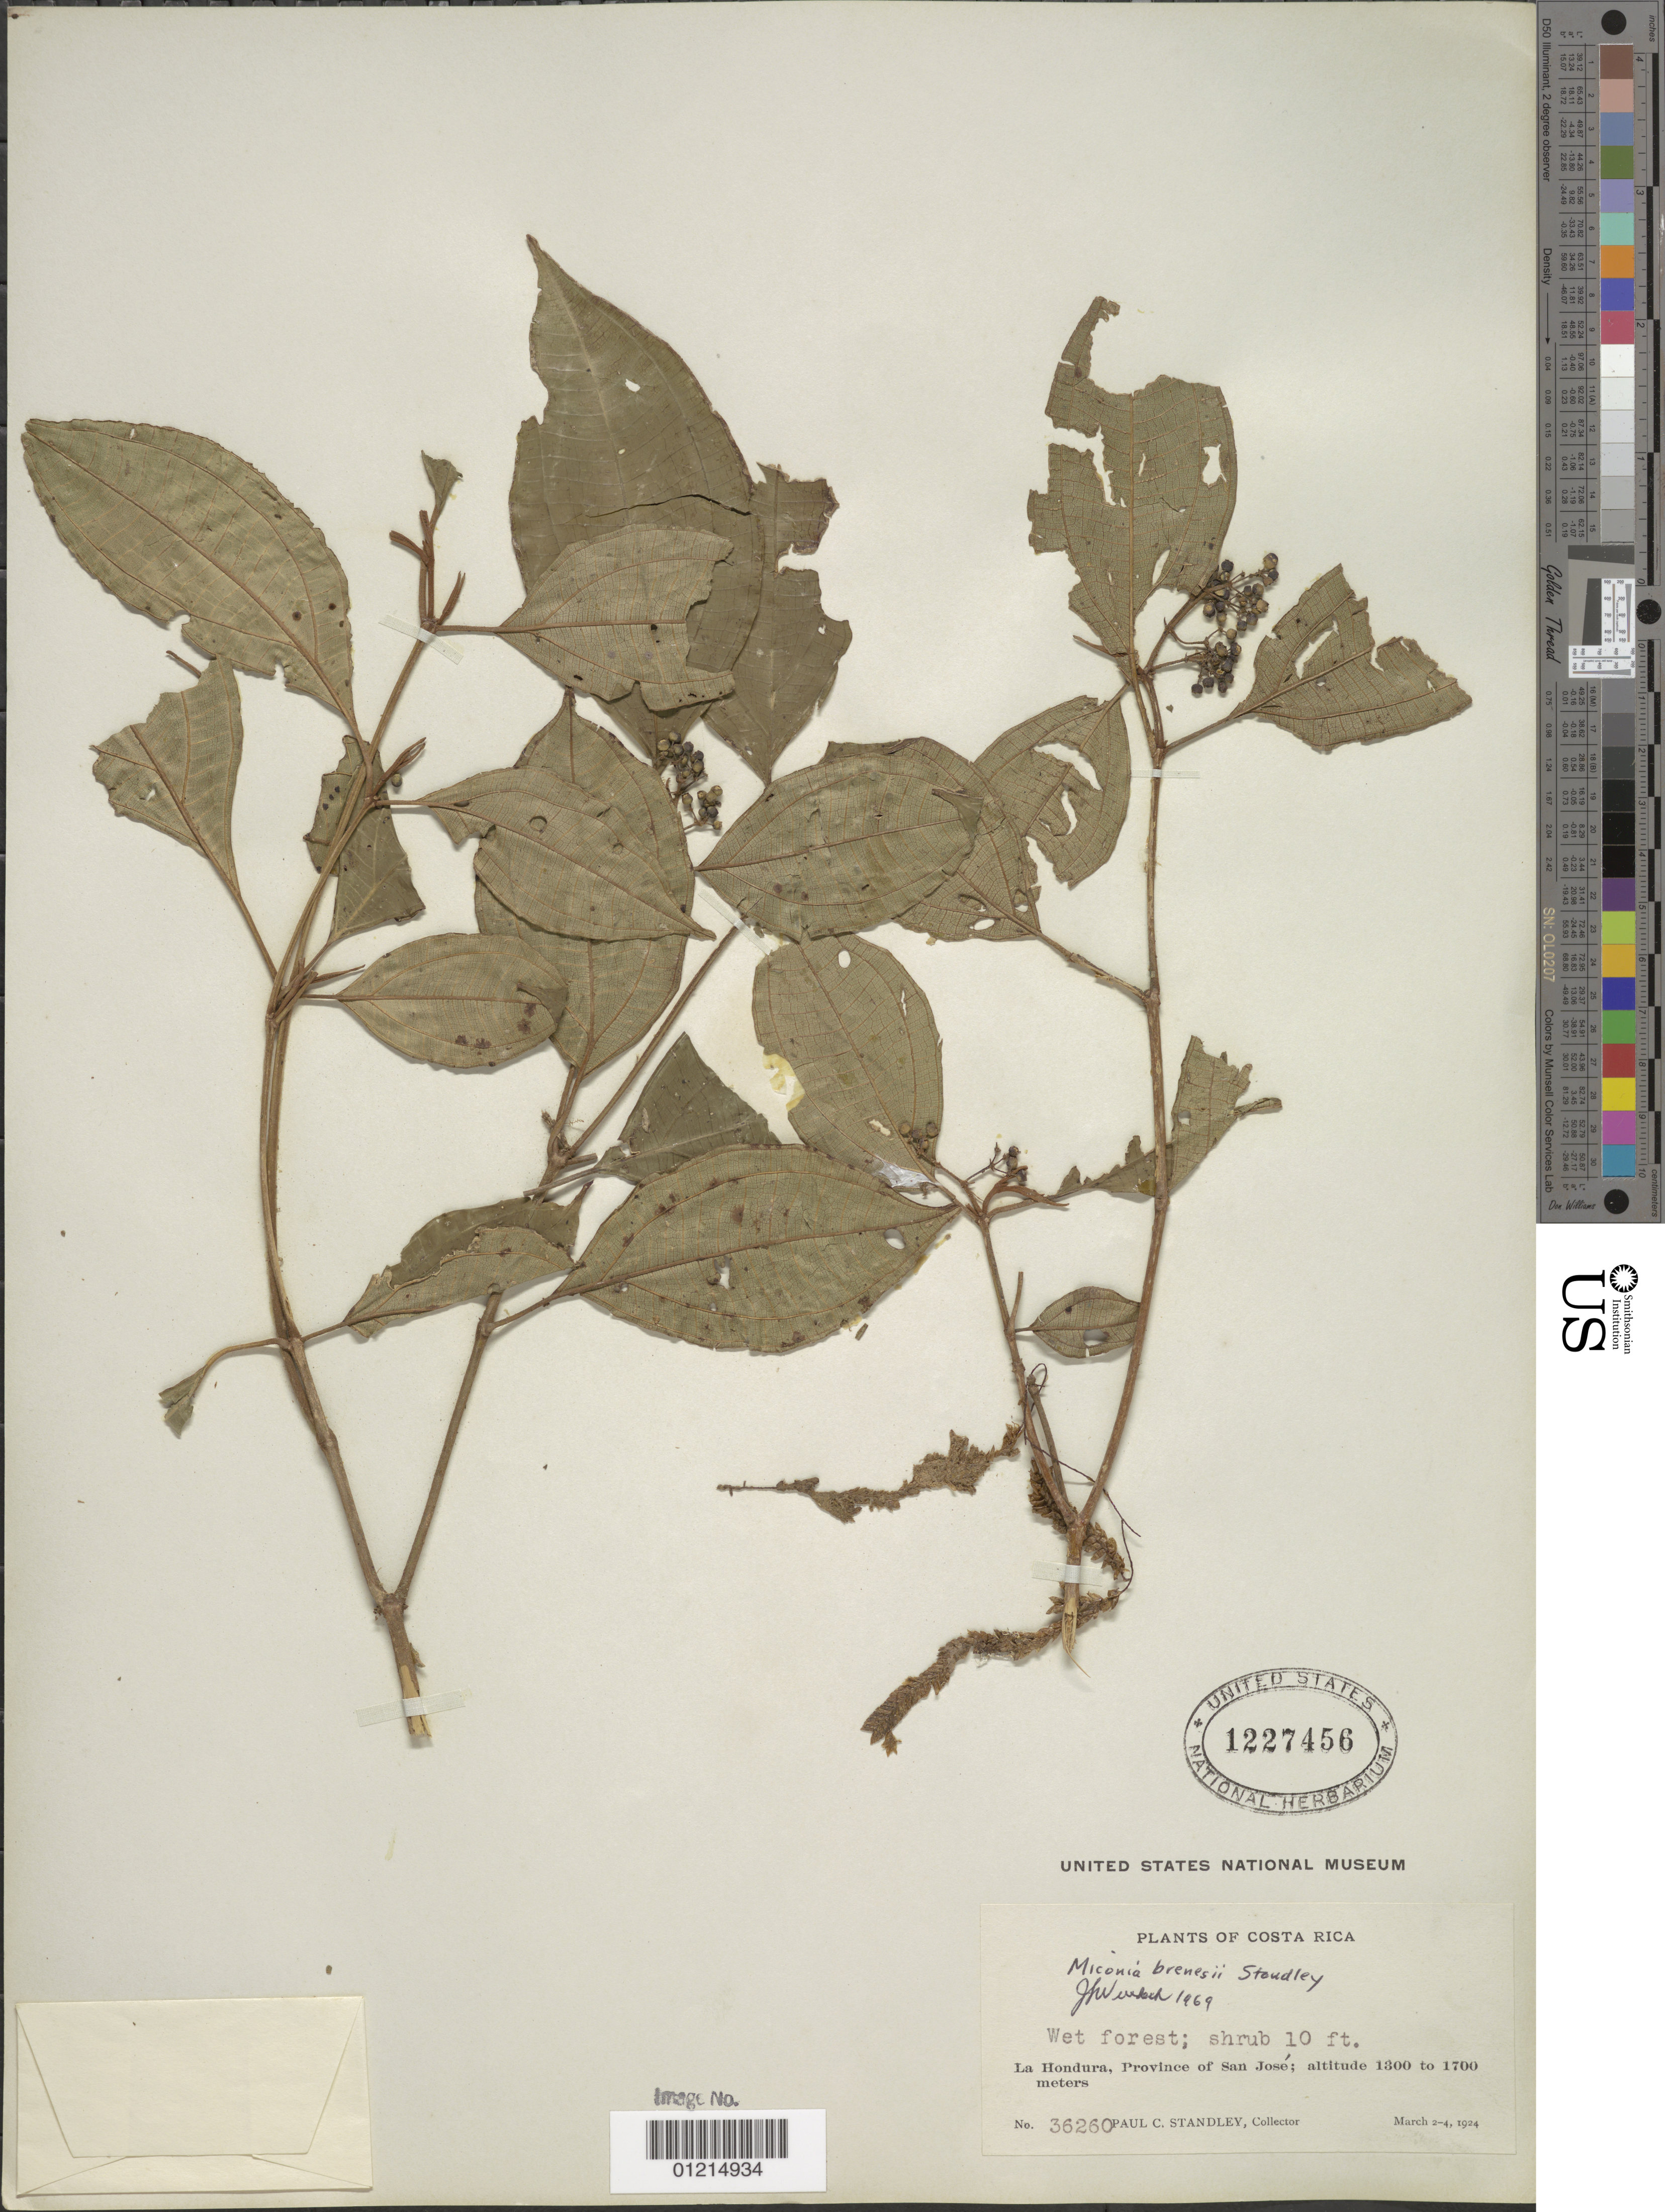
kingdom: Plantae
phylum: Tracheophyta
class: Magnoliopsida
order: Myrtales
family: Melastomataceae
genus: Miconia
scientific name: Miconia brenesii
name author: Standl.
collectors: P. C. Standley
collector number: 36260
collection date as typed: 2-4 Mar 1924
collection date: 1924-03-02/1924-03-04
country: Costa Rica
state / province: San José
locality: La Hondura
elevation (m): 1300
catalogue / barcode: US 1227456